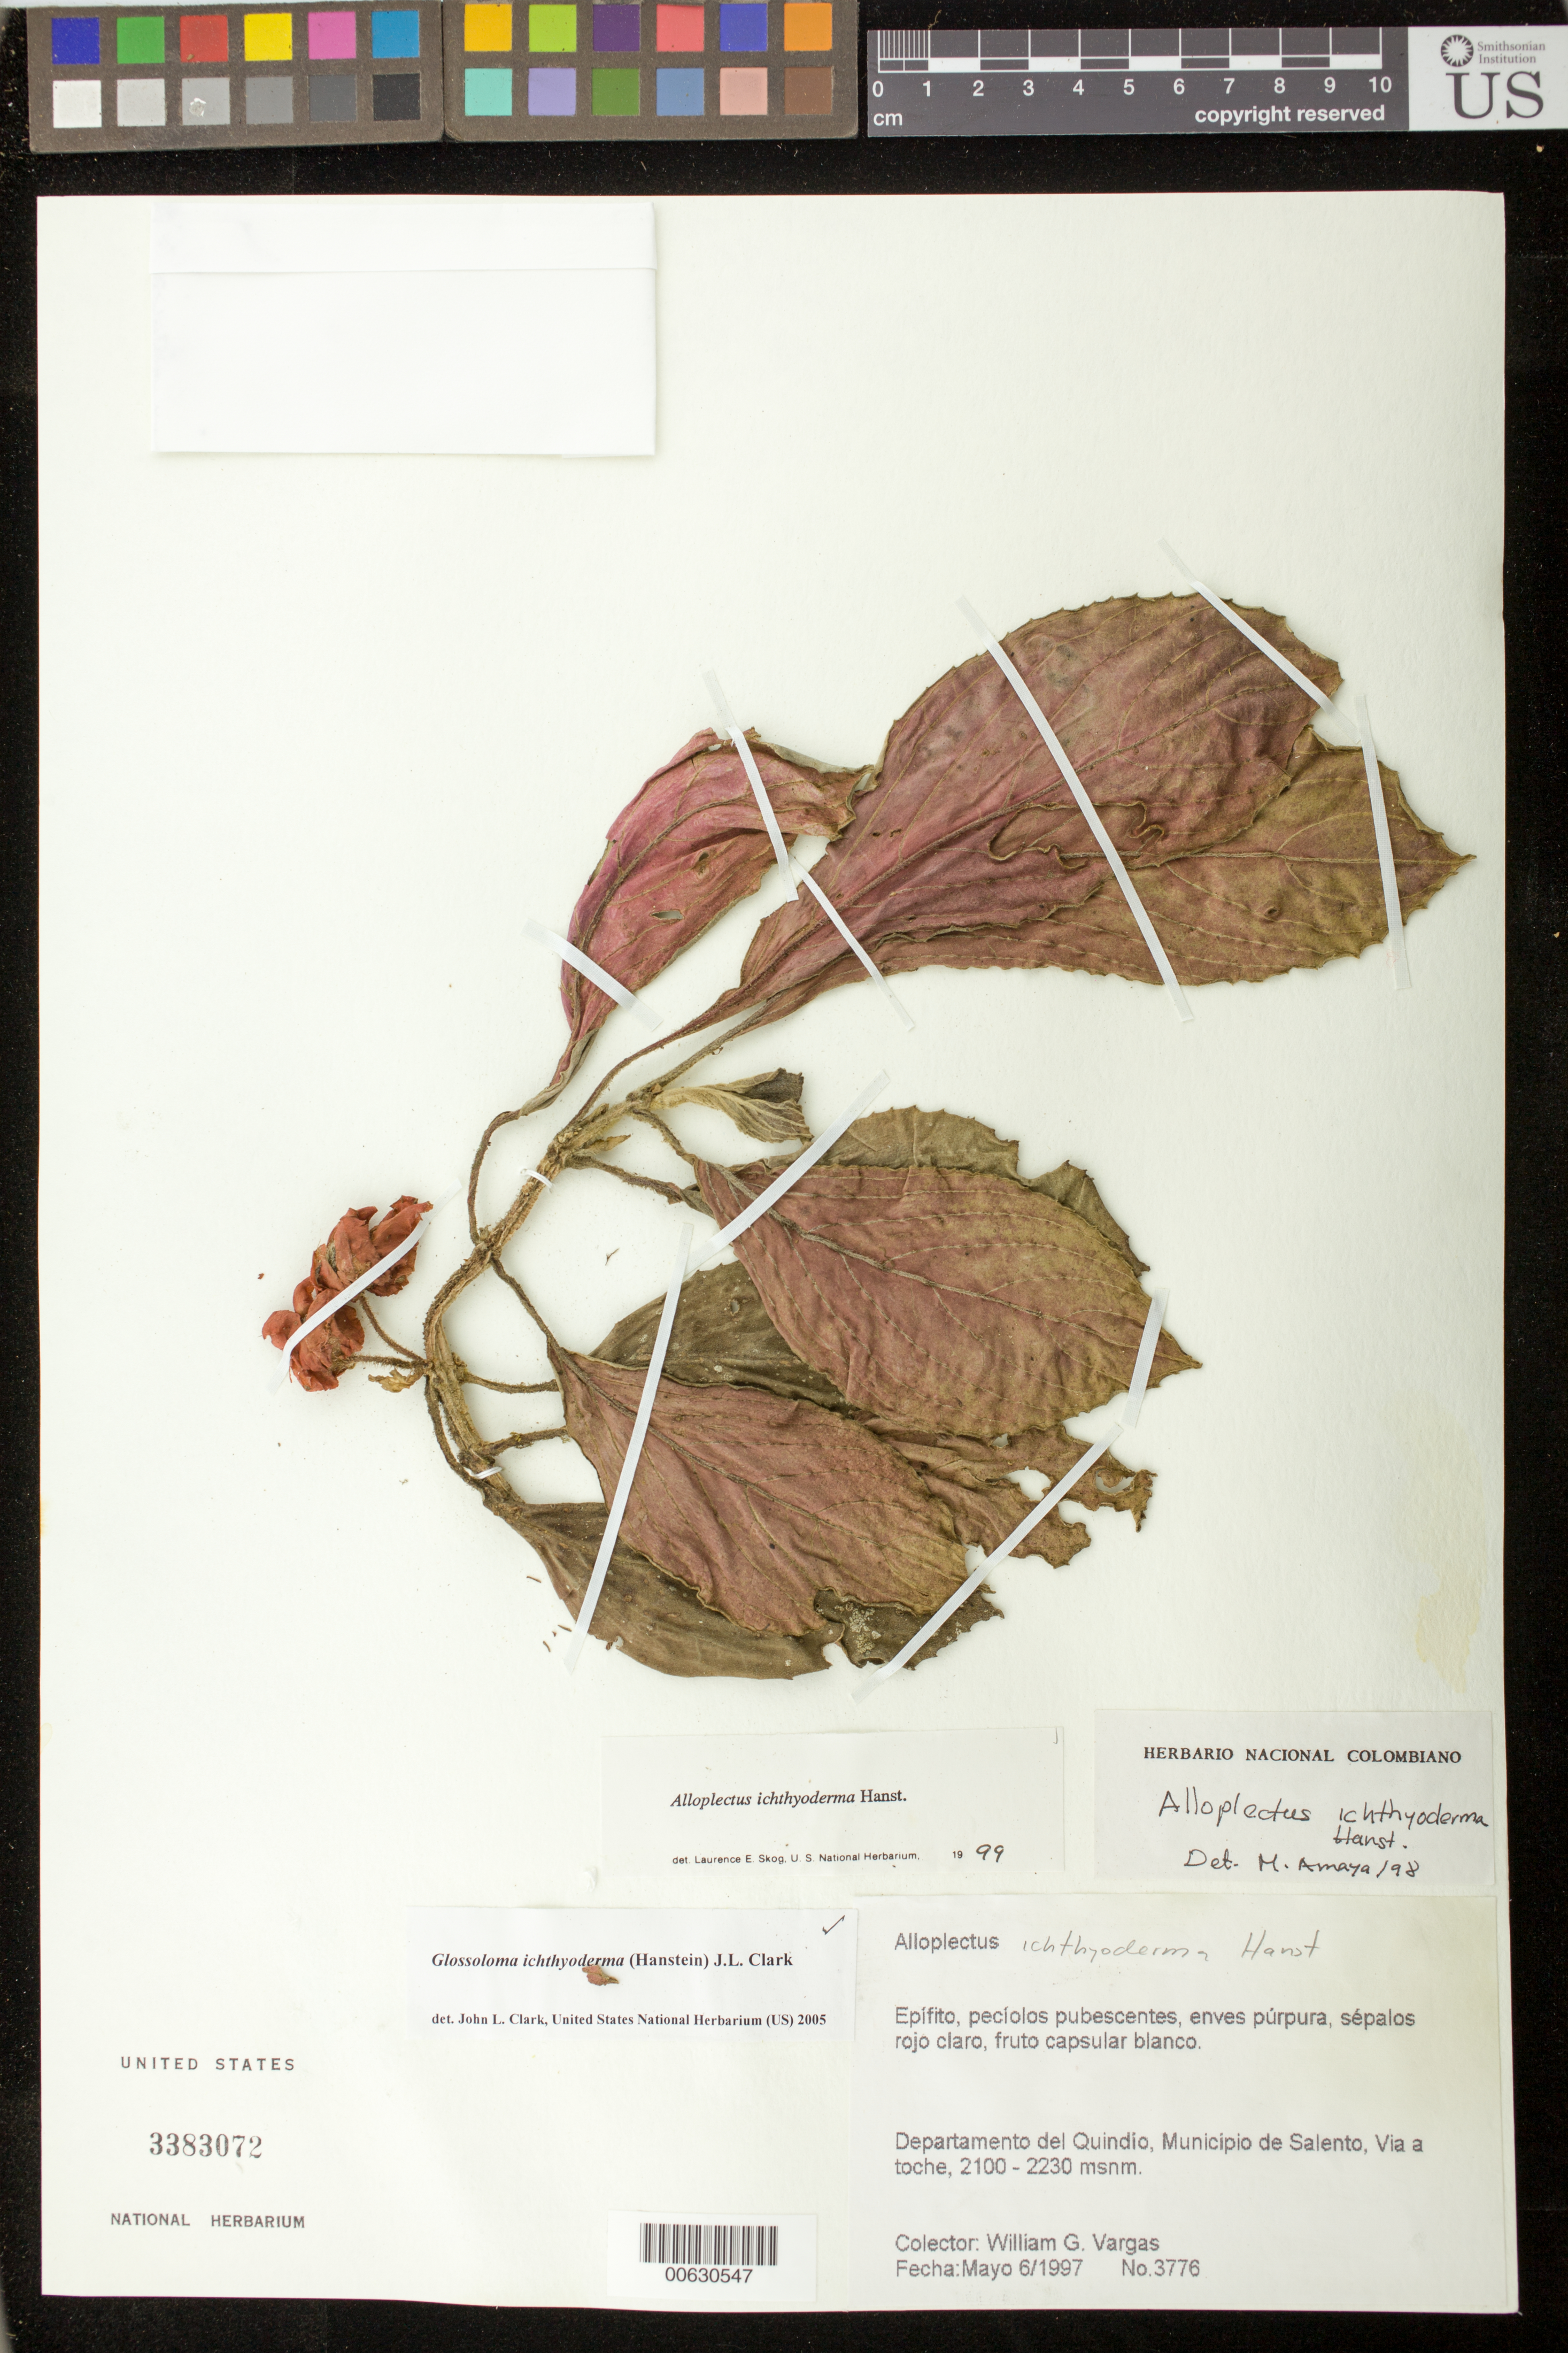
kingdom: Plantae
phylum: Tracheophyta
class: Magnoliopsida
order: Lamiales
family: Gesneriaceae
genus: Glossoloma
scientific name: Glossoloma ichthyoderma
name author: (Hanst.) J.L. Clark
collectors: W. Vargas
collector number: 3776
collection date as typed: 06 May 1997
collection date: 1997-05-06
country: Colombia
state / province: Quindío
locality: Mpio. de Salento, Via a toche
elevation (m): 2100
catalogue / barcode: US 3383072